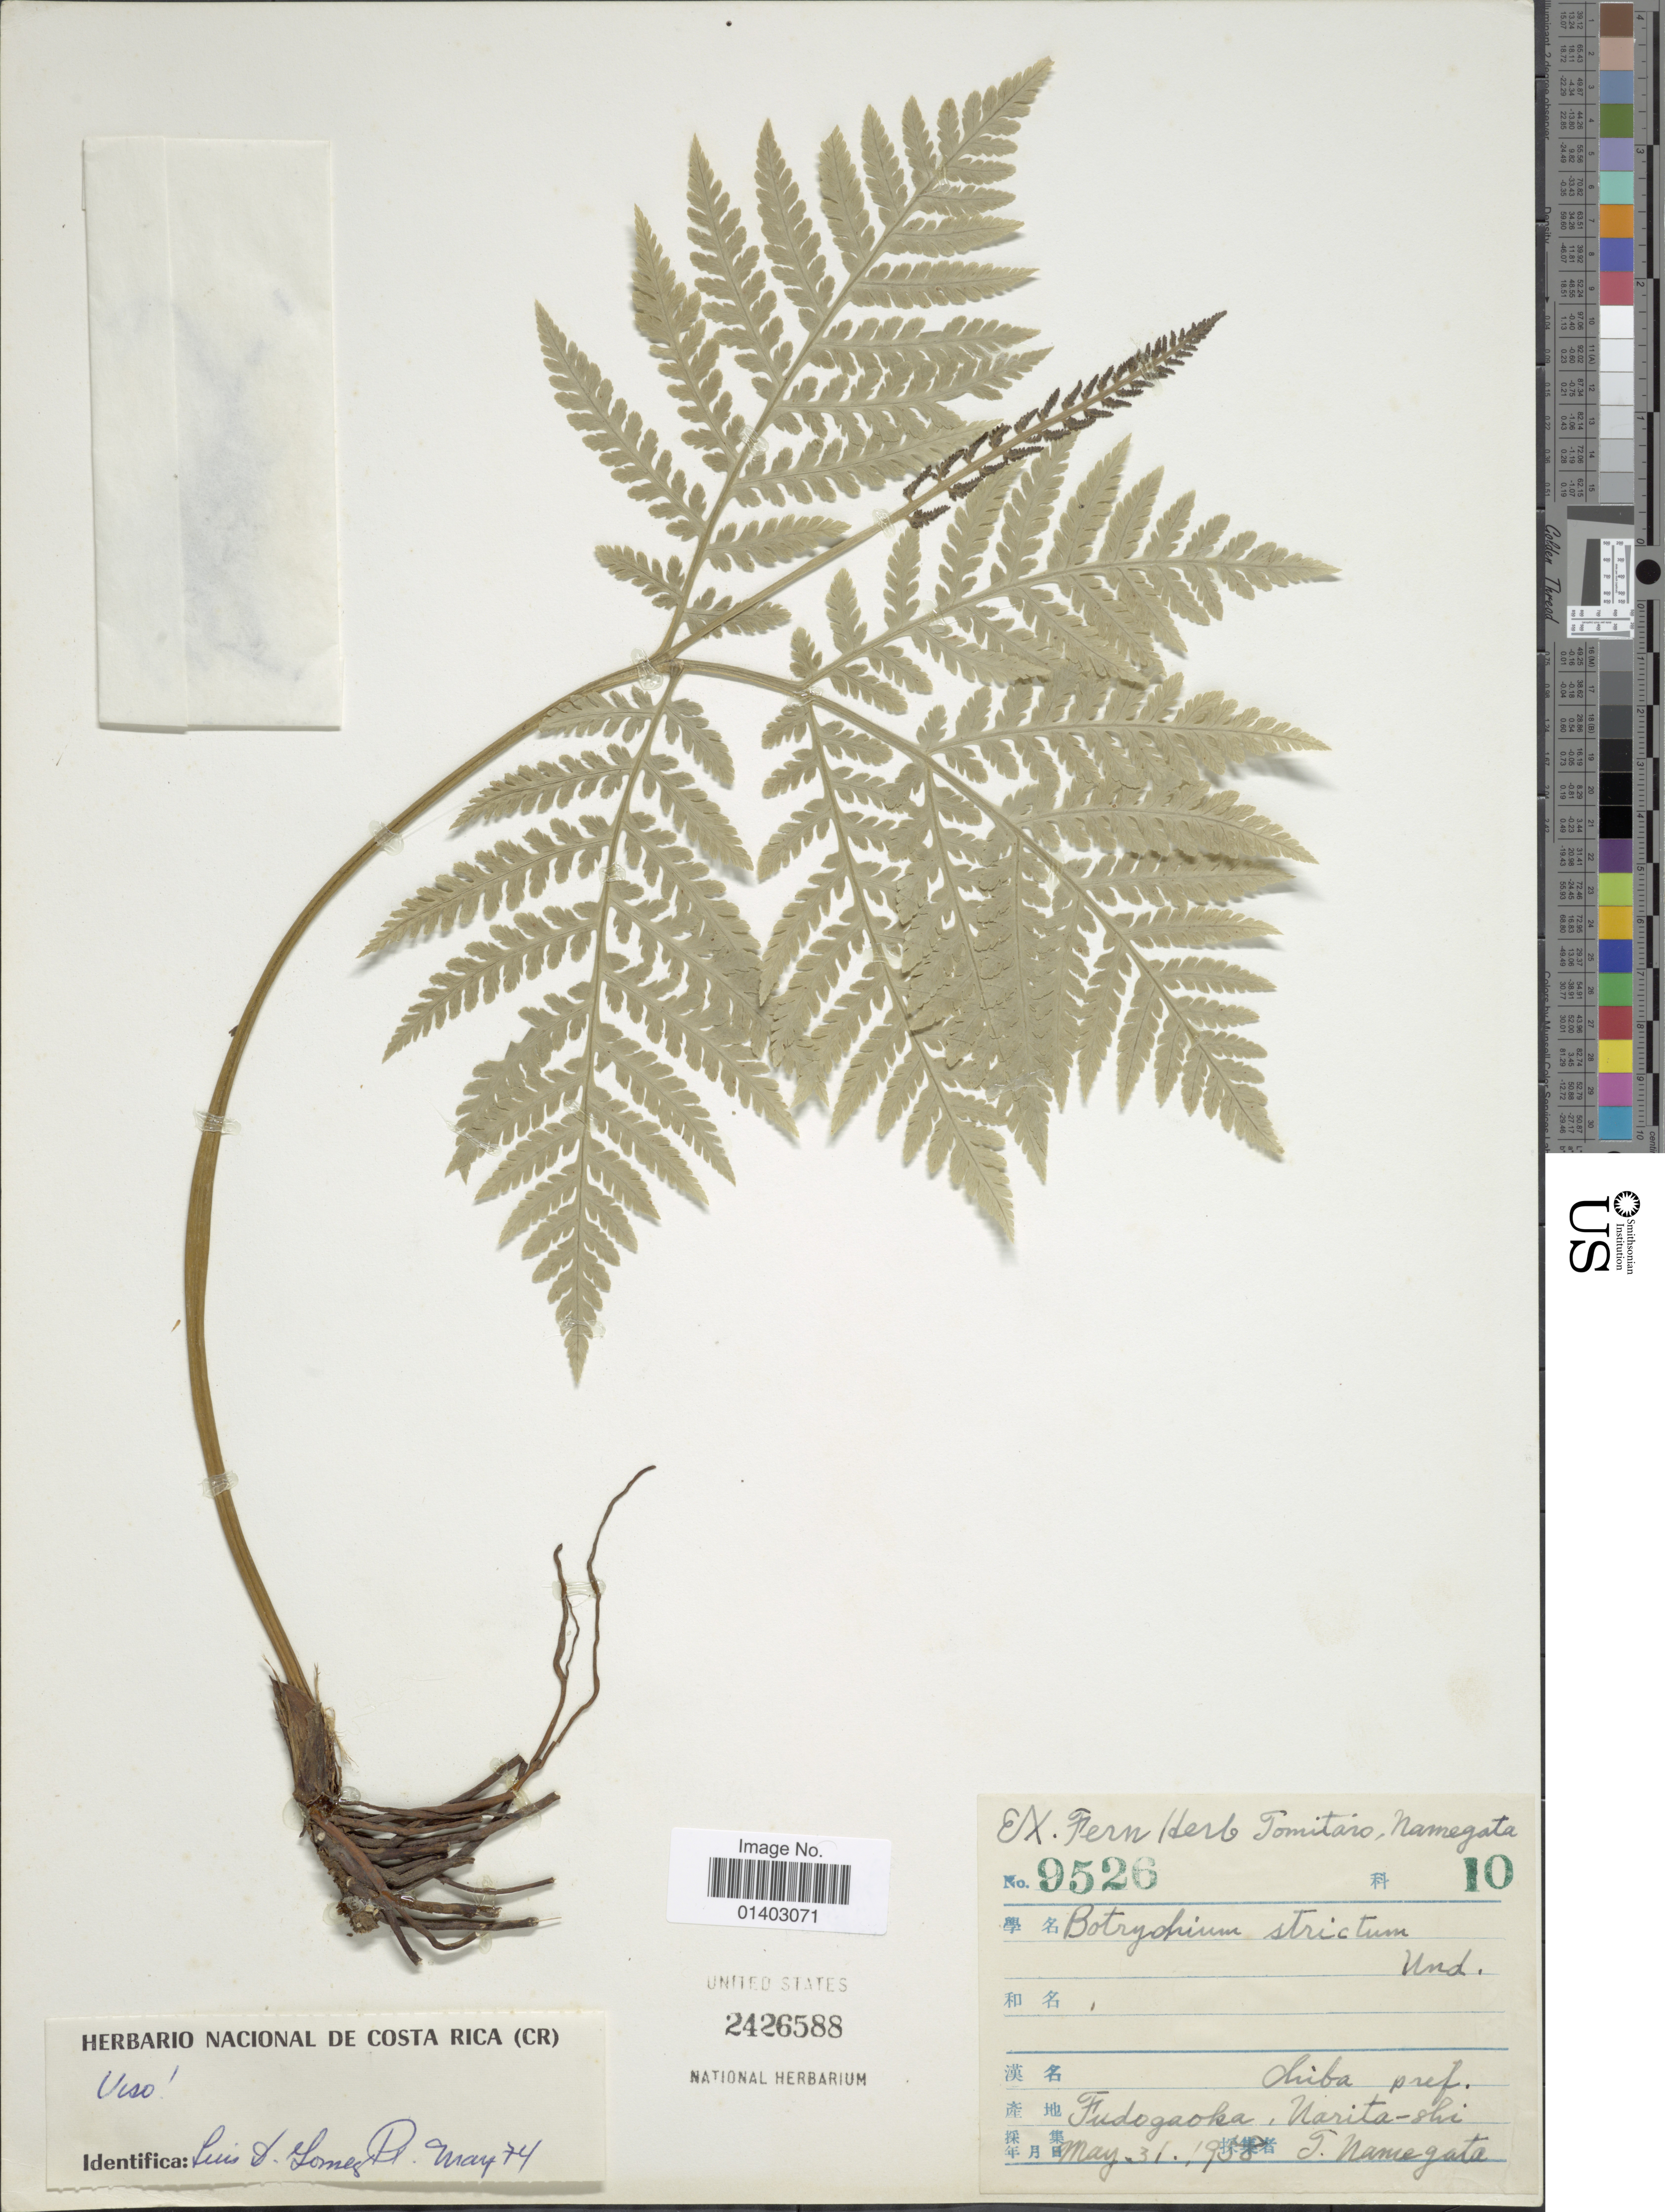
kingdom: Plantae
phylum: Tracheophyta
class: Polypodiopsida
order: Ophioglossales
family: Ophioglossaceae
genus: Botrychium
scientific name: Botrychium strictum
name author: Underw.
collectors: T. Namegata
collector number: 9526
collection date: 1958-05-31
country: Japan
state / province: Tiba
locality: Chiba Pref., Fudogaoka, Narita-shi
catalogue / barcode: US 2426588